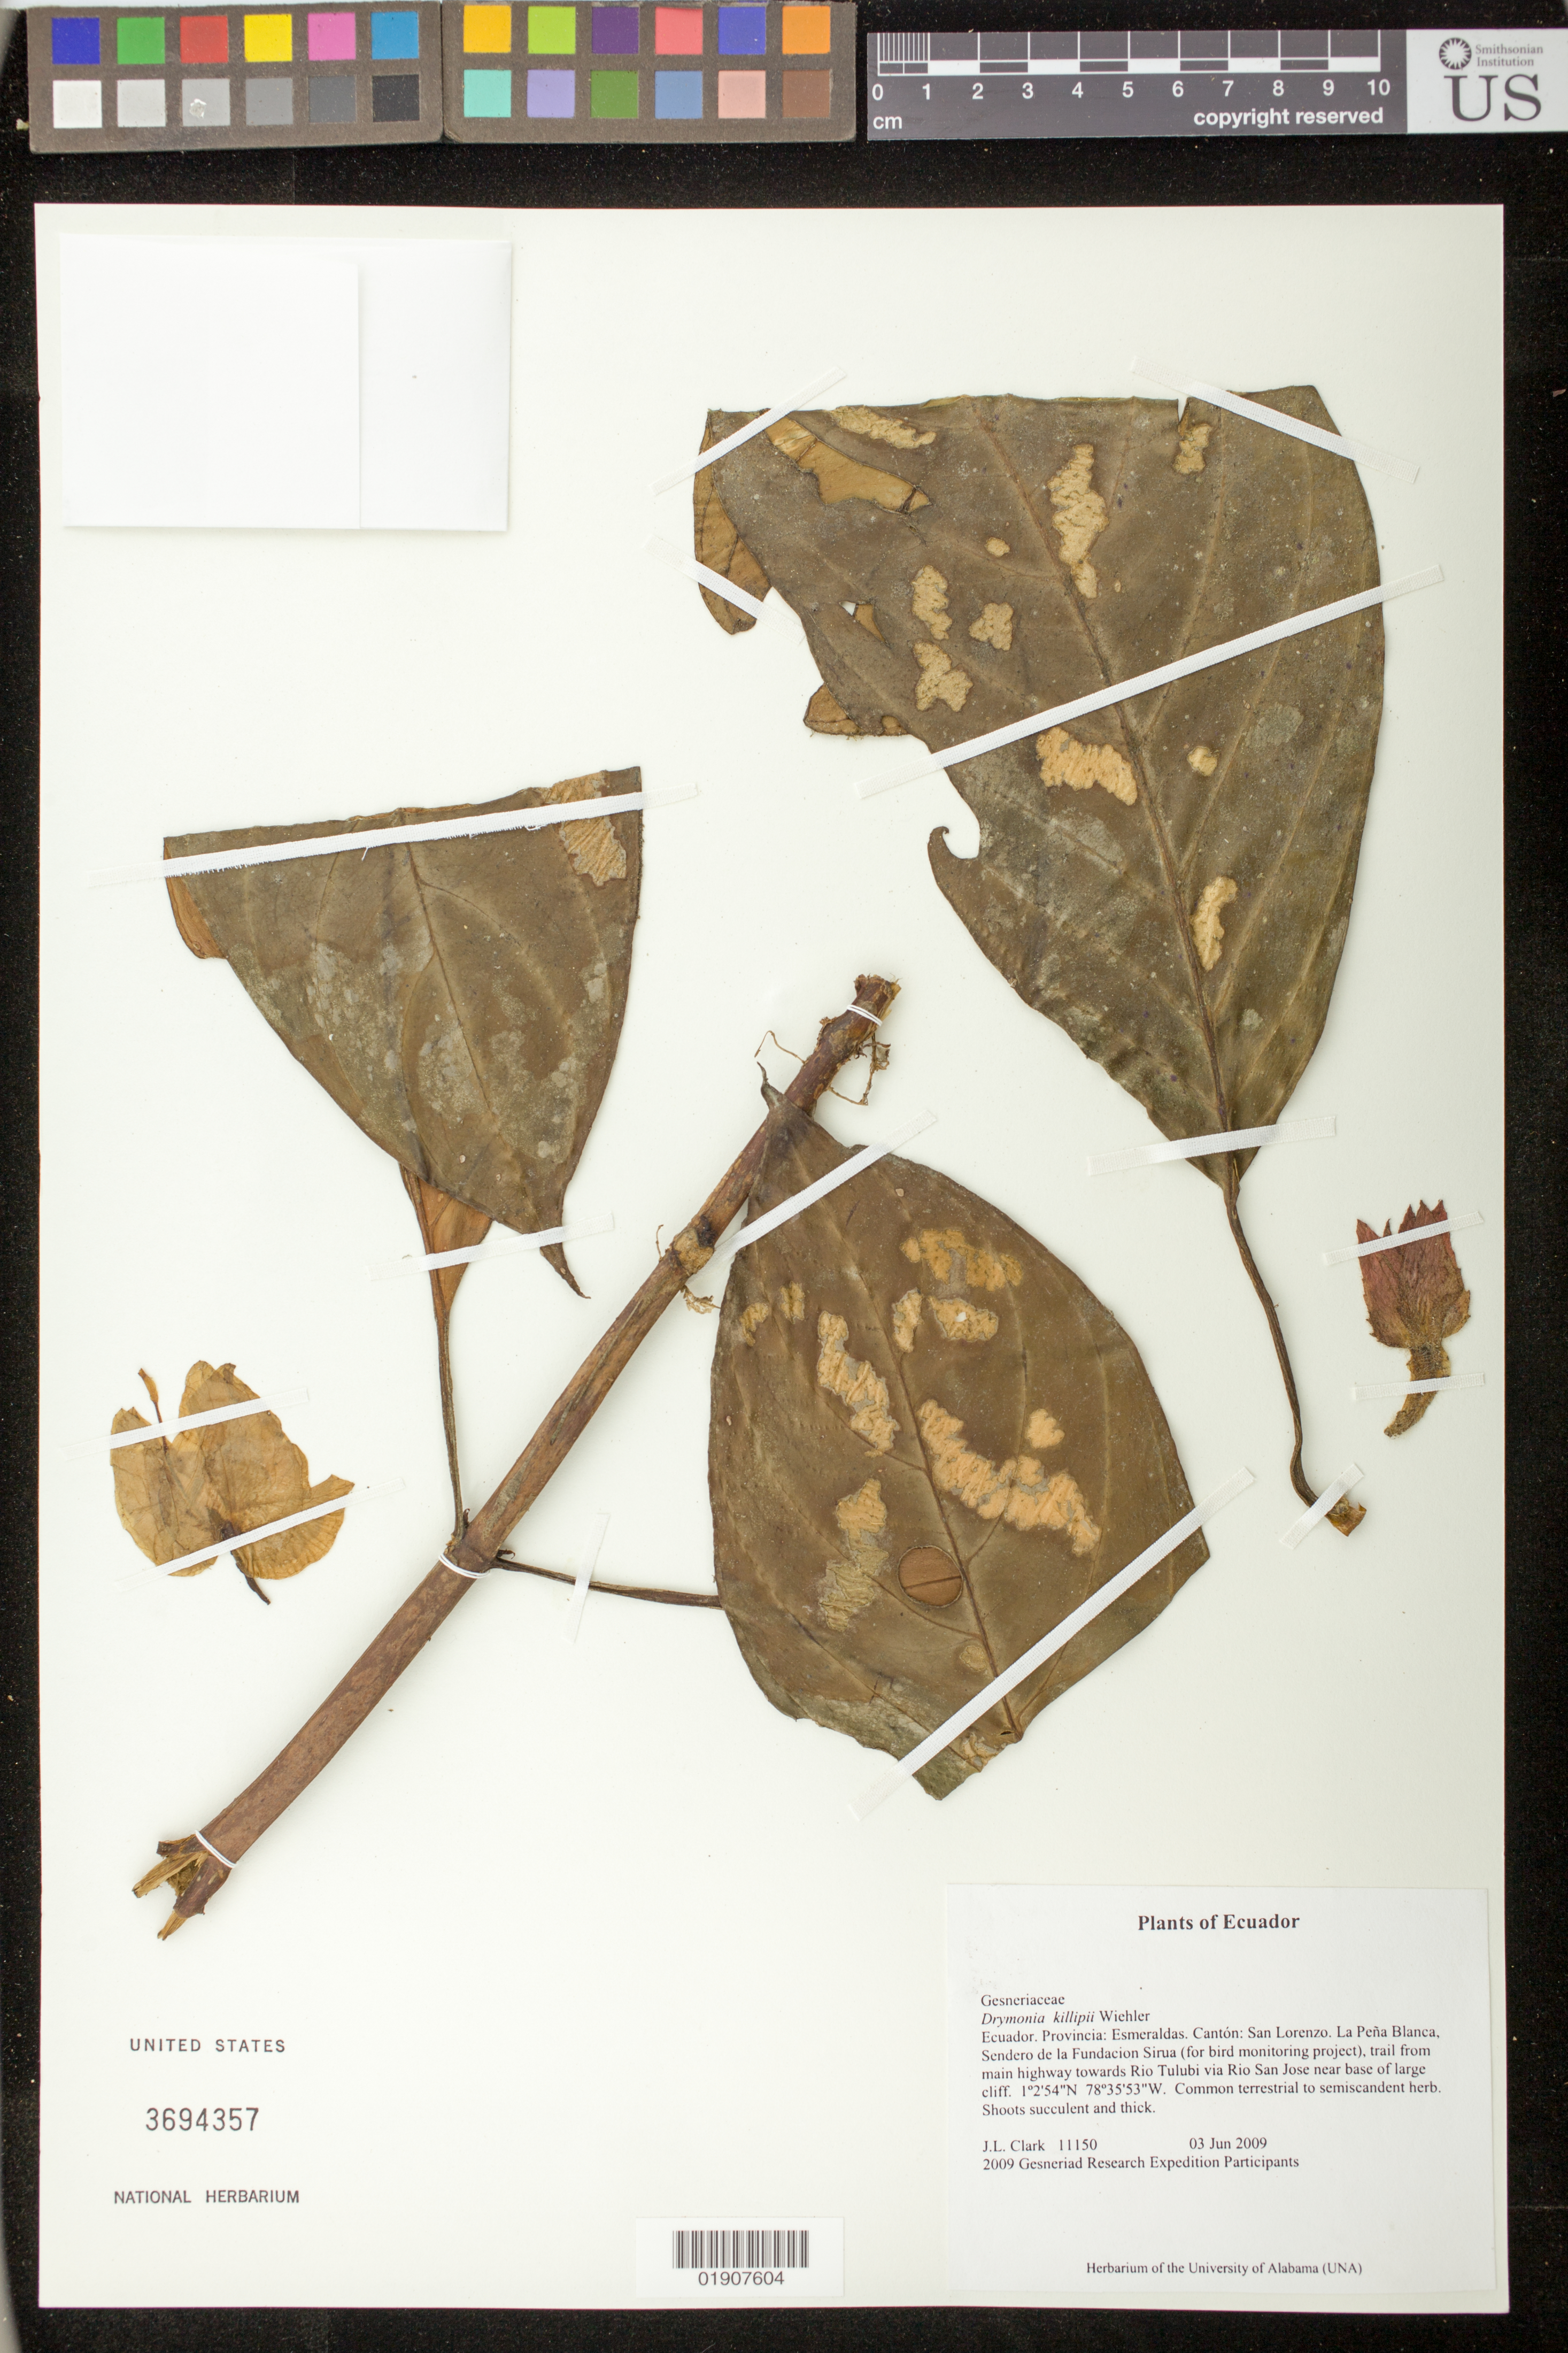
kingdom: Plantae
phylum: Tracheophyta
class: Magnoliopsida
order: Lamiales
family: Gesneriaceae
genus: Drymonia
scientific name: Drymonia killipii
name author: Wiehler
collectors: J. L. Clark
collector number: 11150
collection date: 2009-06-03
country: Ecuador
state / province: Esmeraldas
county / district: San Lorenzo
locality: La Peña Blanca, Sendero de la Fundacion Sirua (for bird monitoring project), trail from main highway towards Rio Tulubi via Rio San Jose near base of large cliff.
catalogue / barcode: US 3694357